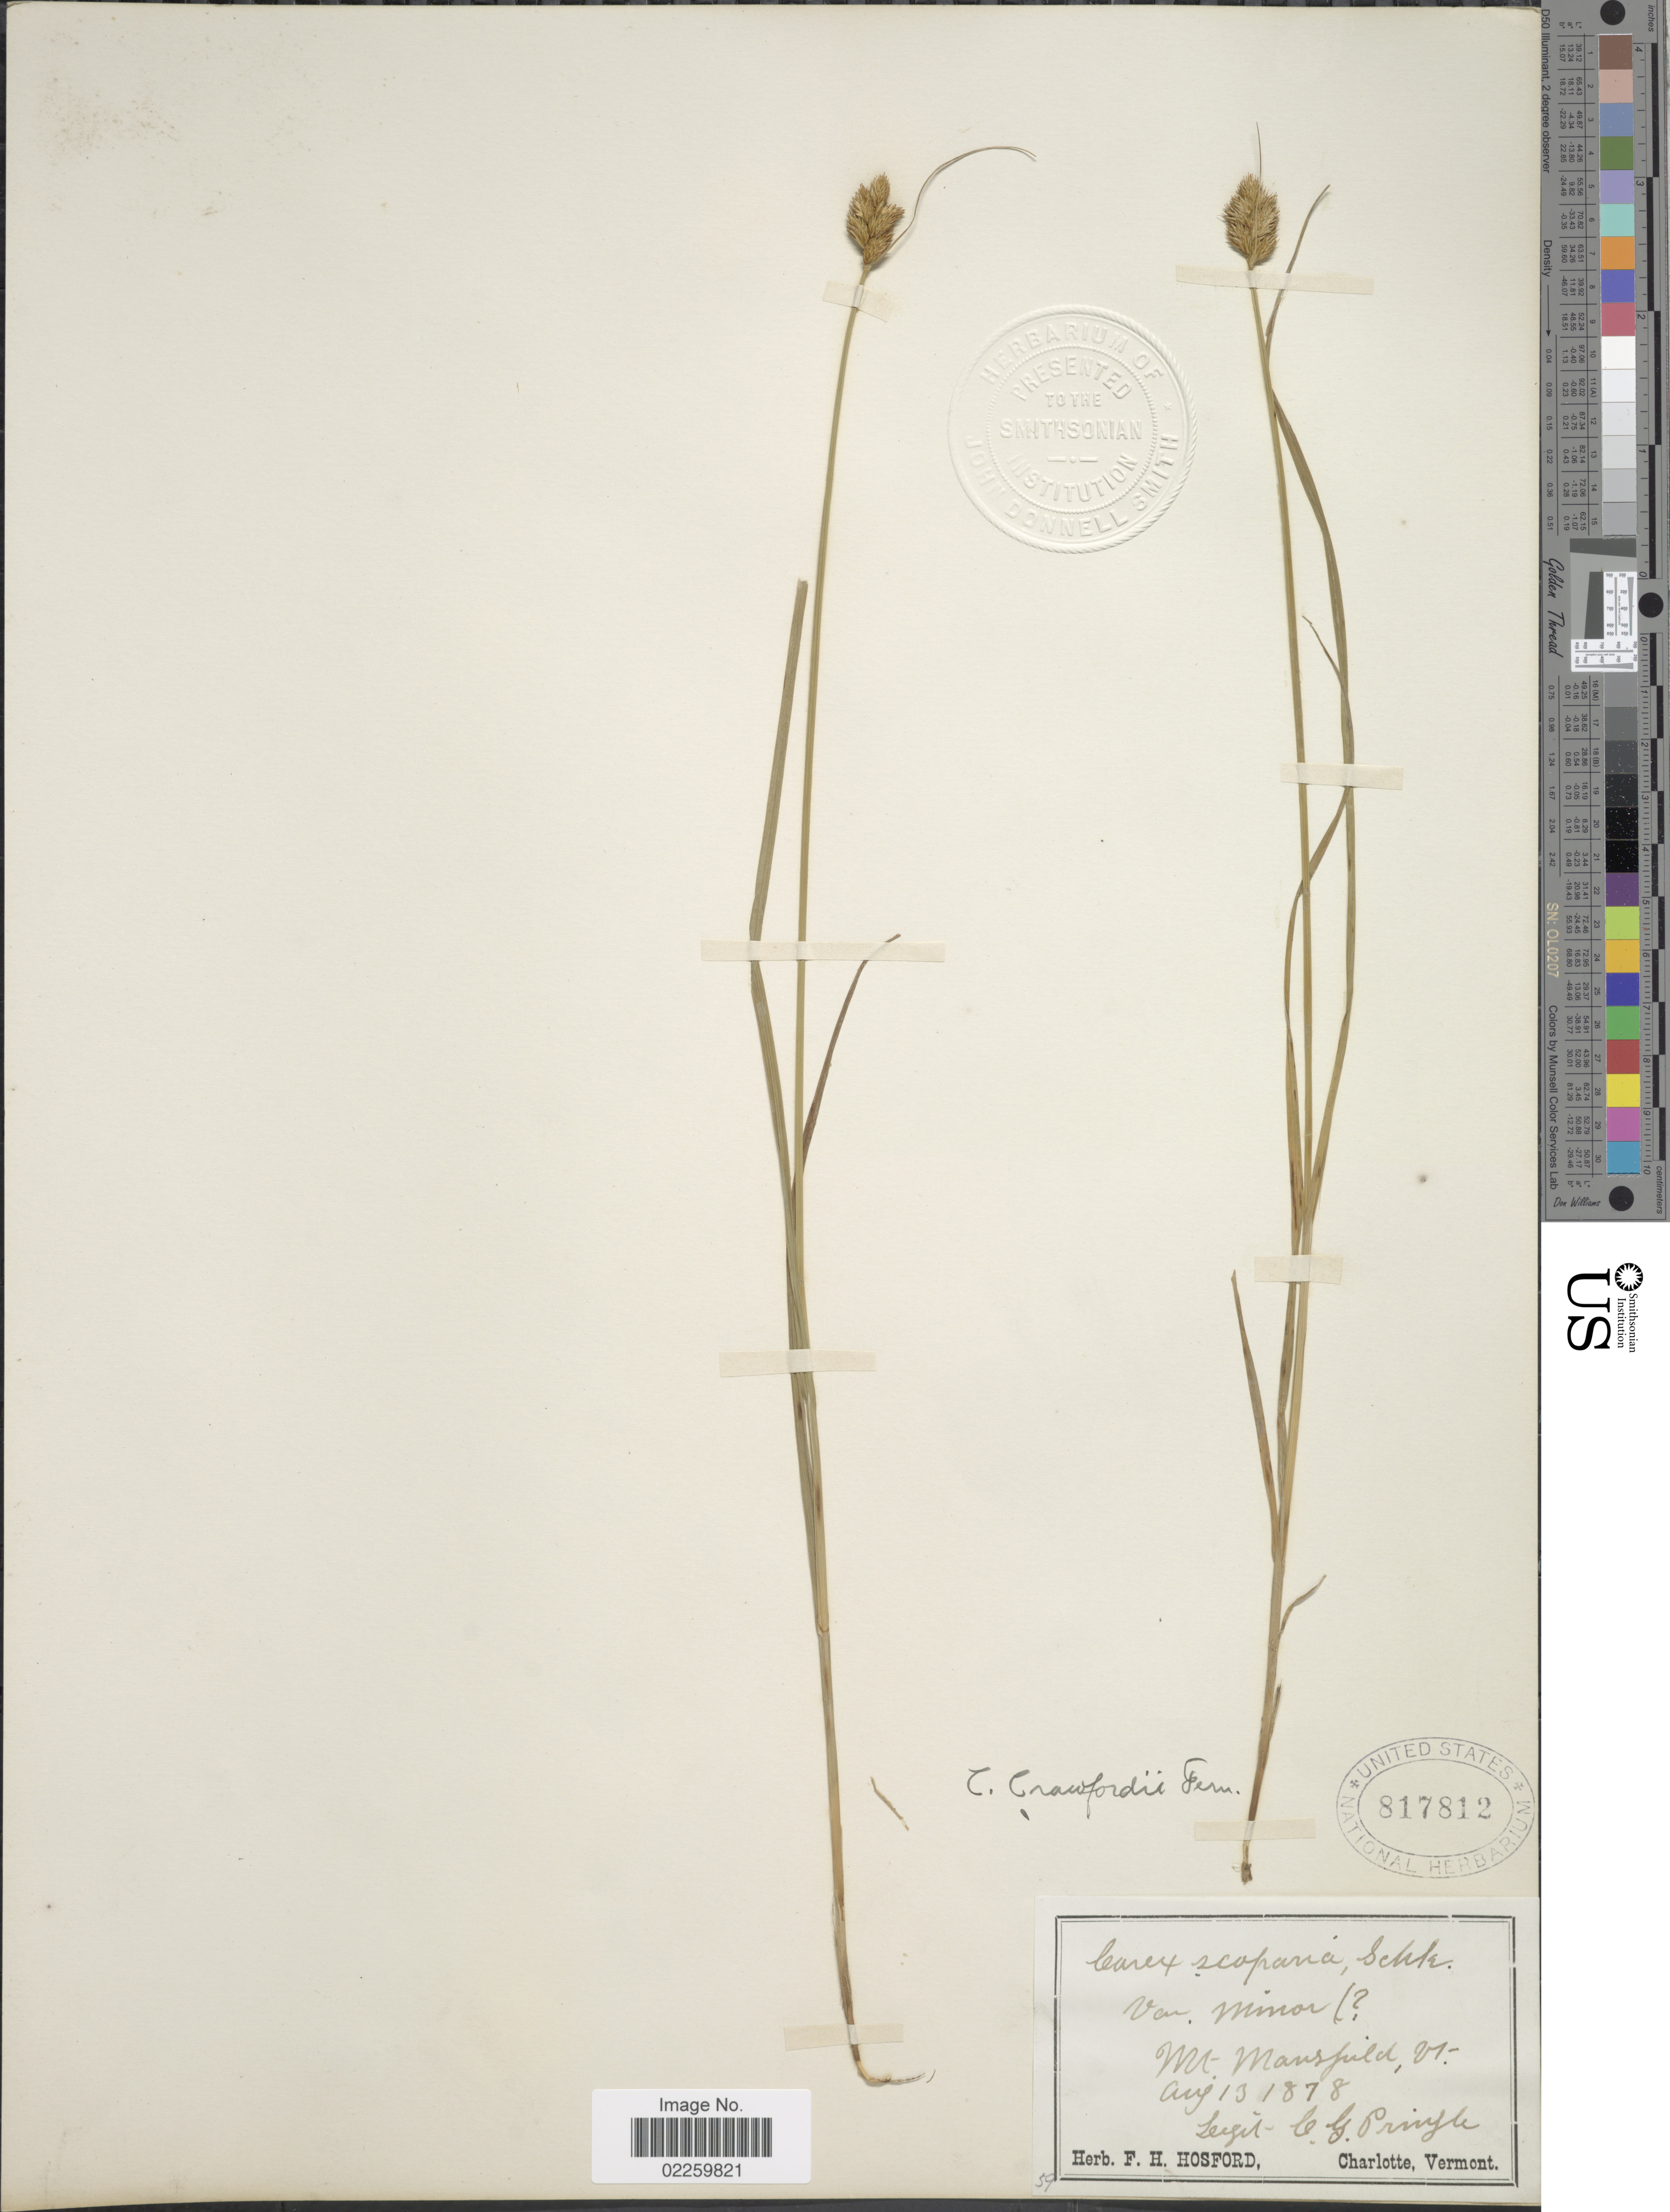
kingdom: Plantae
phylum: Tracheophyta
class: Liliopsida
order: Poales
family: Cyperaceae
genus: Carex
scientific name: Carex crawfordii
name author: Fernald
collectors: C. G. Pringle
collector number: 59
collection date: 1878-08-13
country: United States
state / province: Vermont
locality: Mt. Mansfield.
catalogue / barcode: US 817812